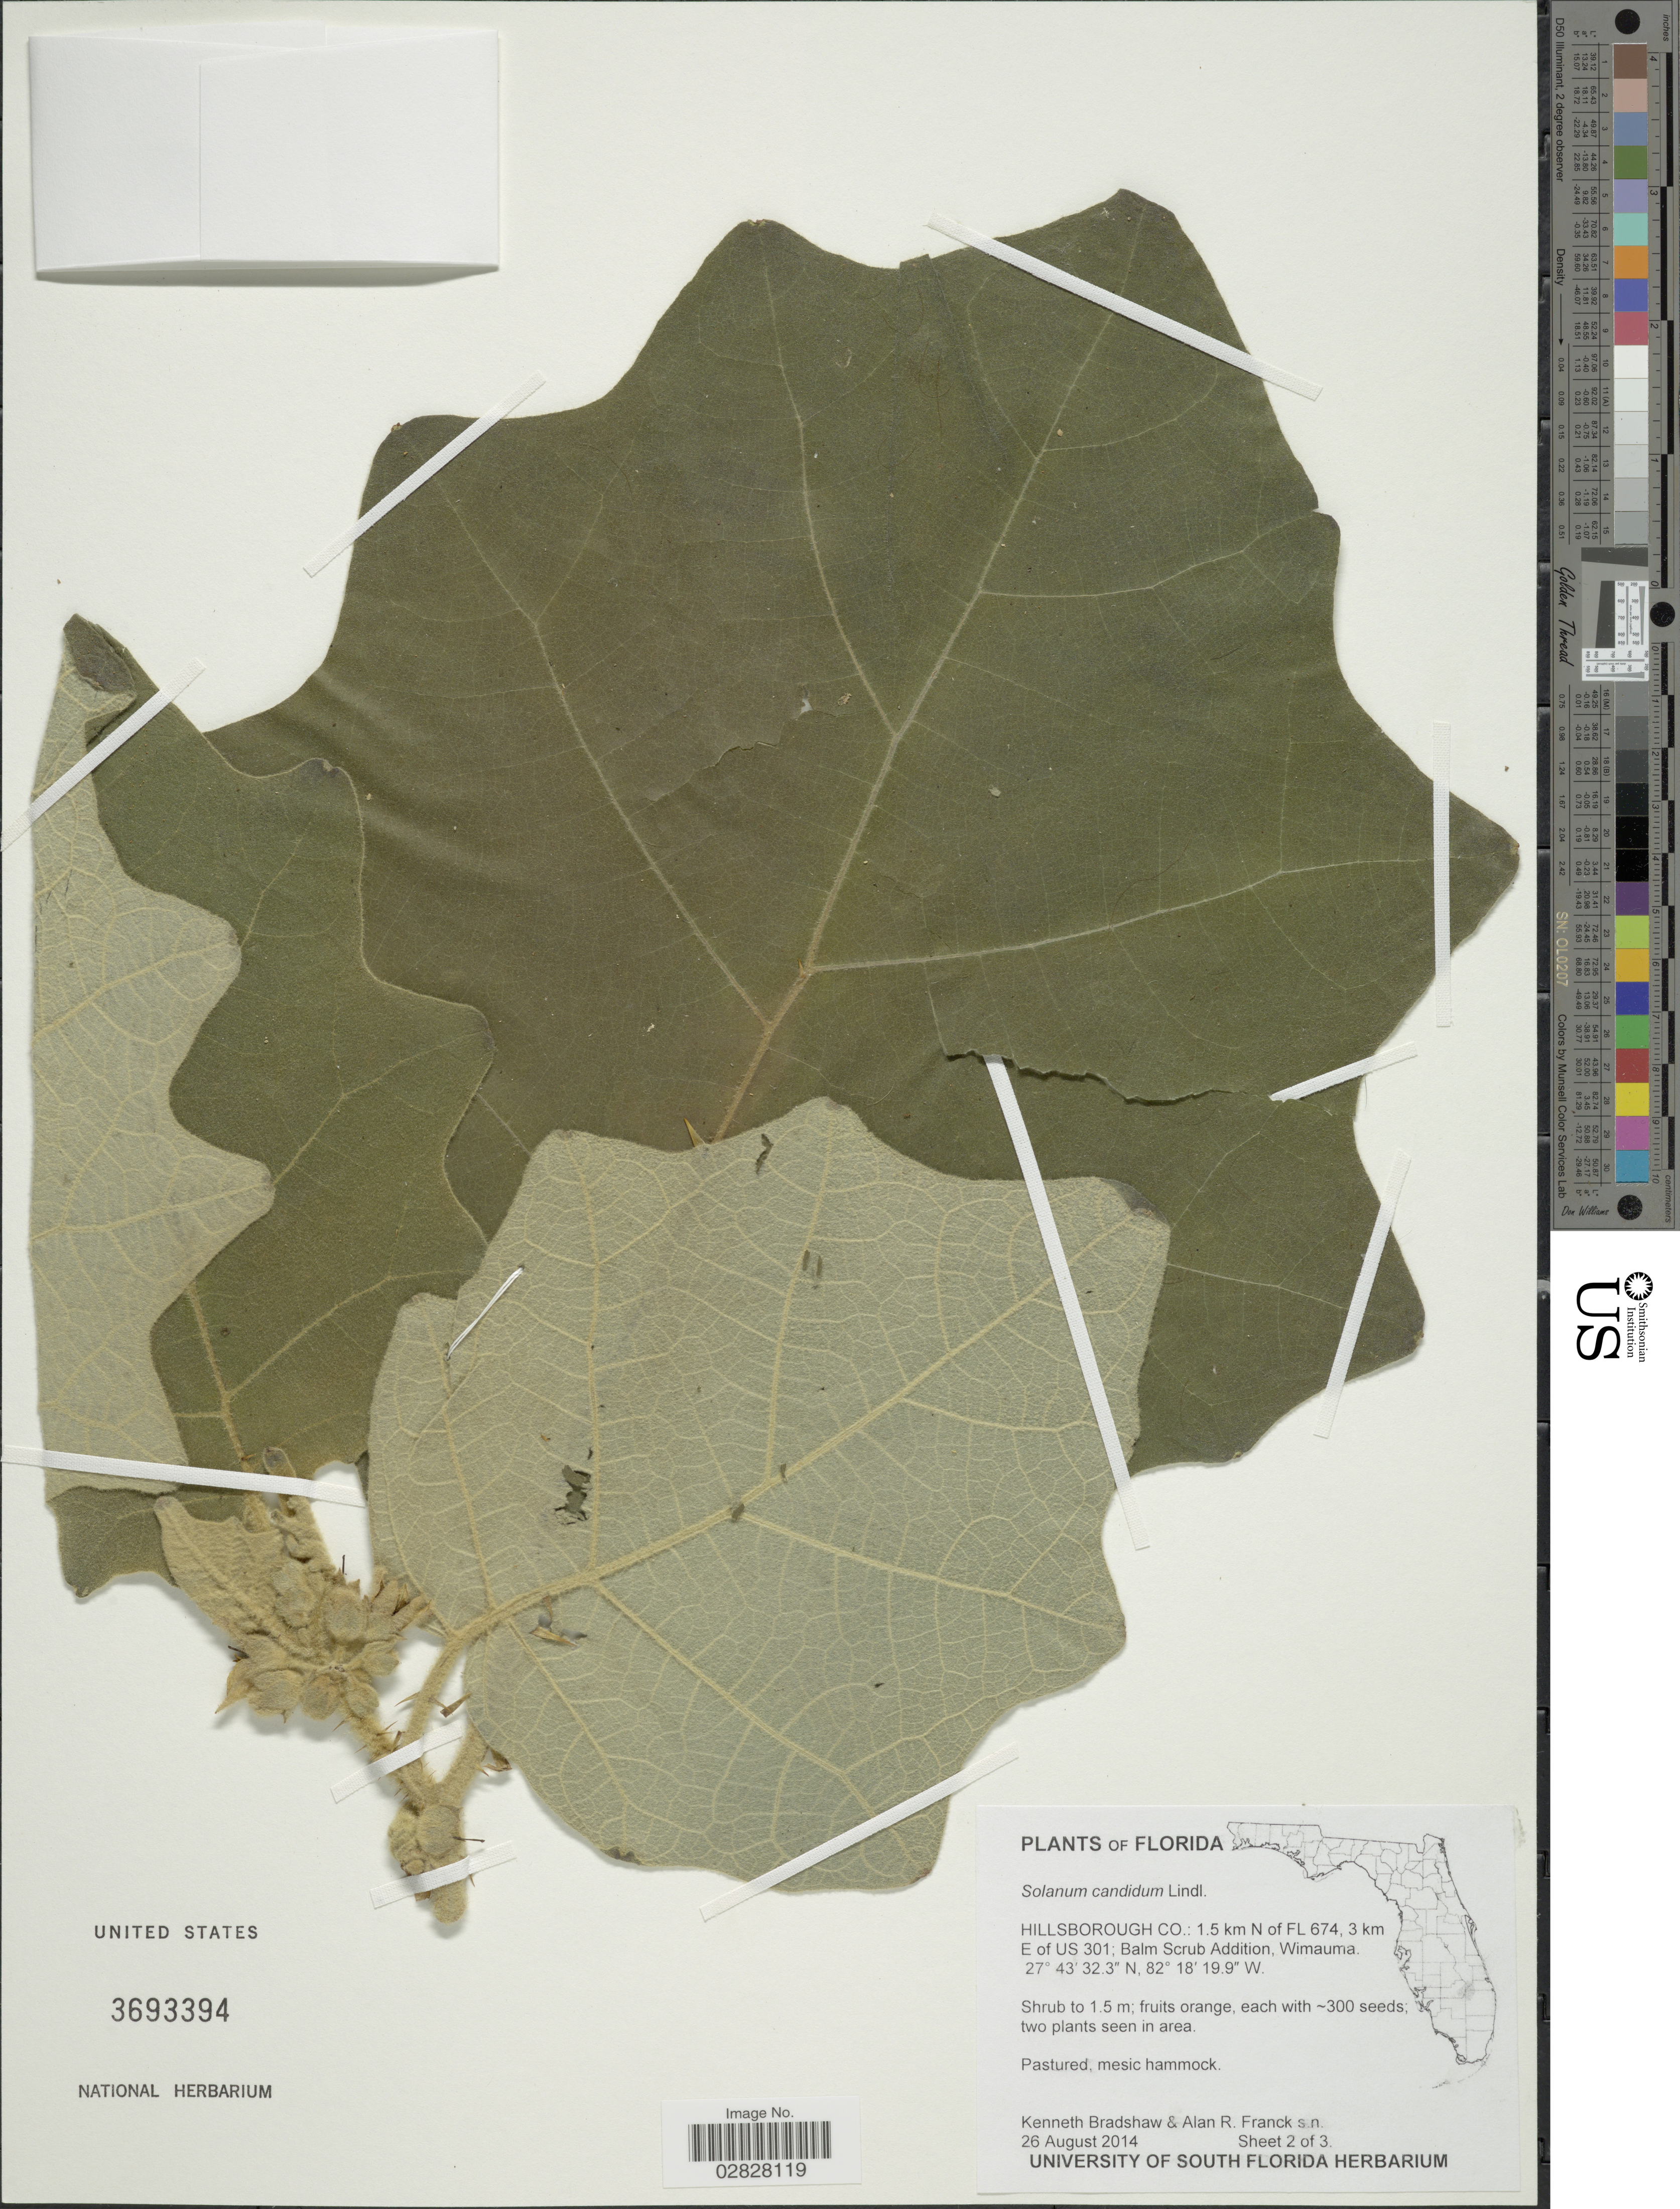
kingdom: Plantae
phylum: Tracheophyta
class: Magnoliopsida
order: Solanales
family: Solanaceae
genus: Solanum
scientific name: Solanum candidum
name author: Lindl.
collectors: K. Bradshaw & A. R. Franck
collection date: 2014-08-26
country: United States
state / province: Florida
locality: Hillsborough Co.: 1.5 km N of FL 674, 3 km E of US 301; Balm Scrub Addition, Wimauma.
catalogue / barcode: US 3693394